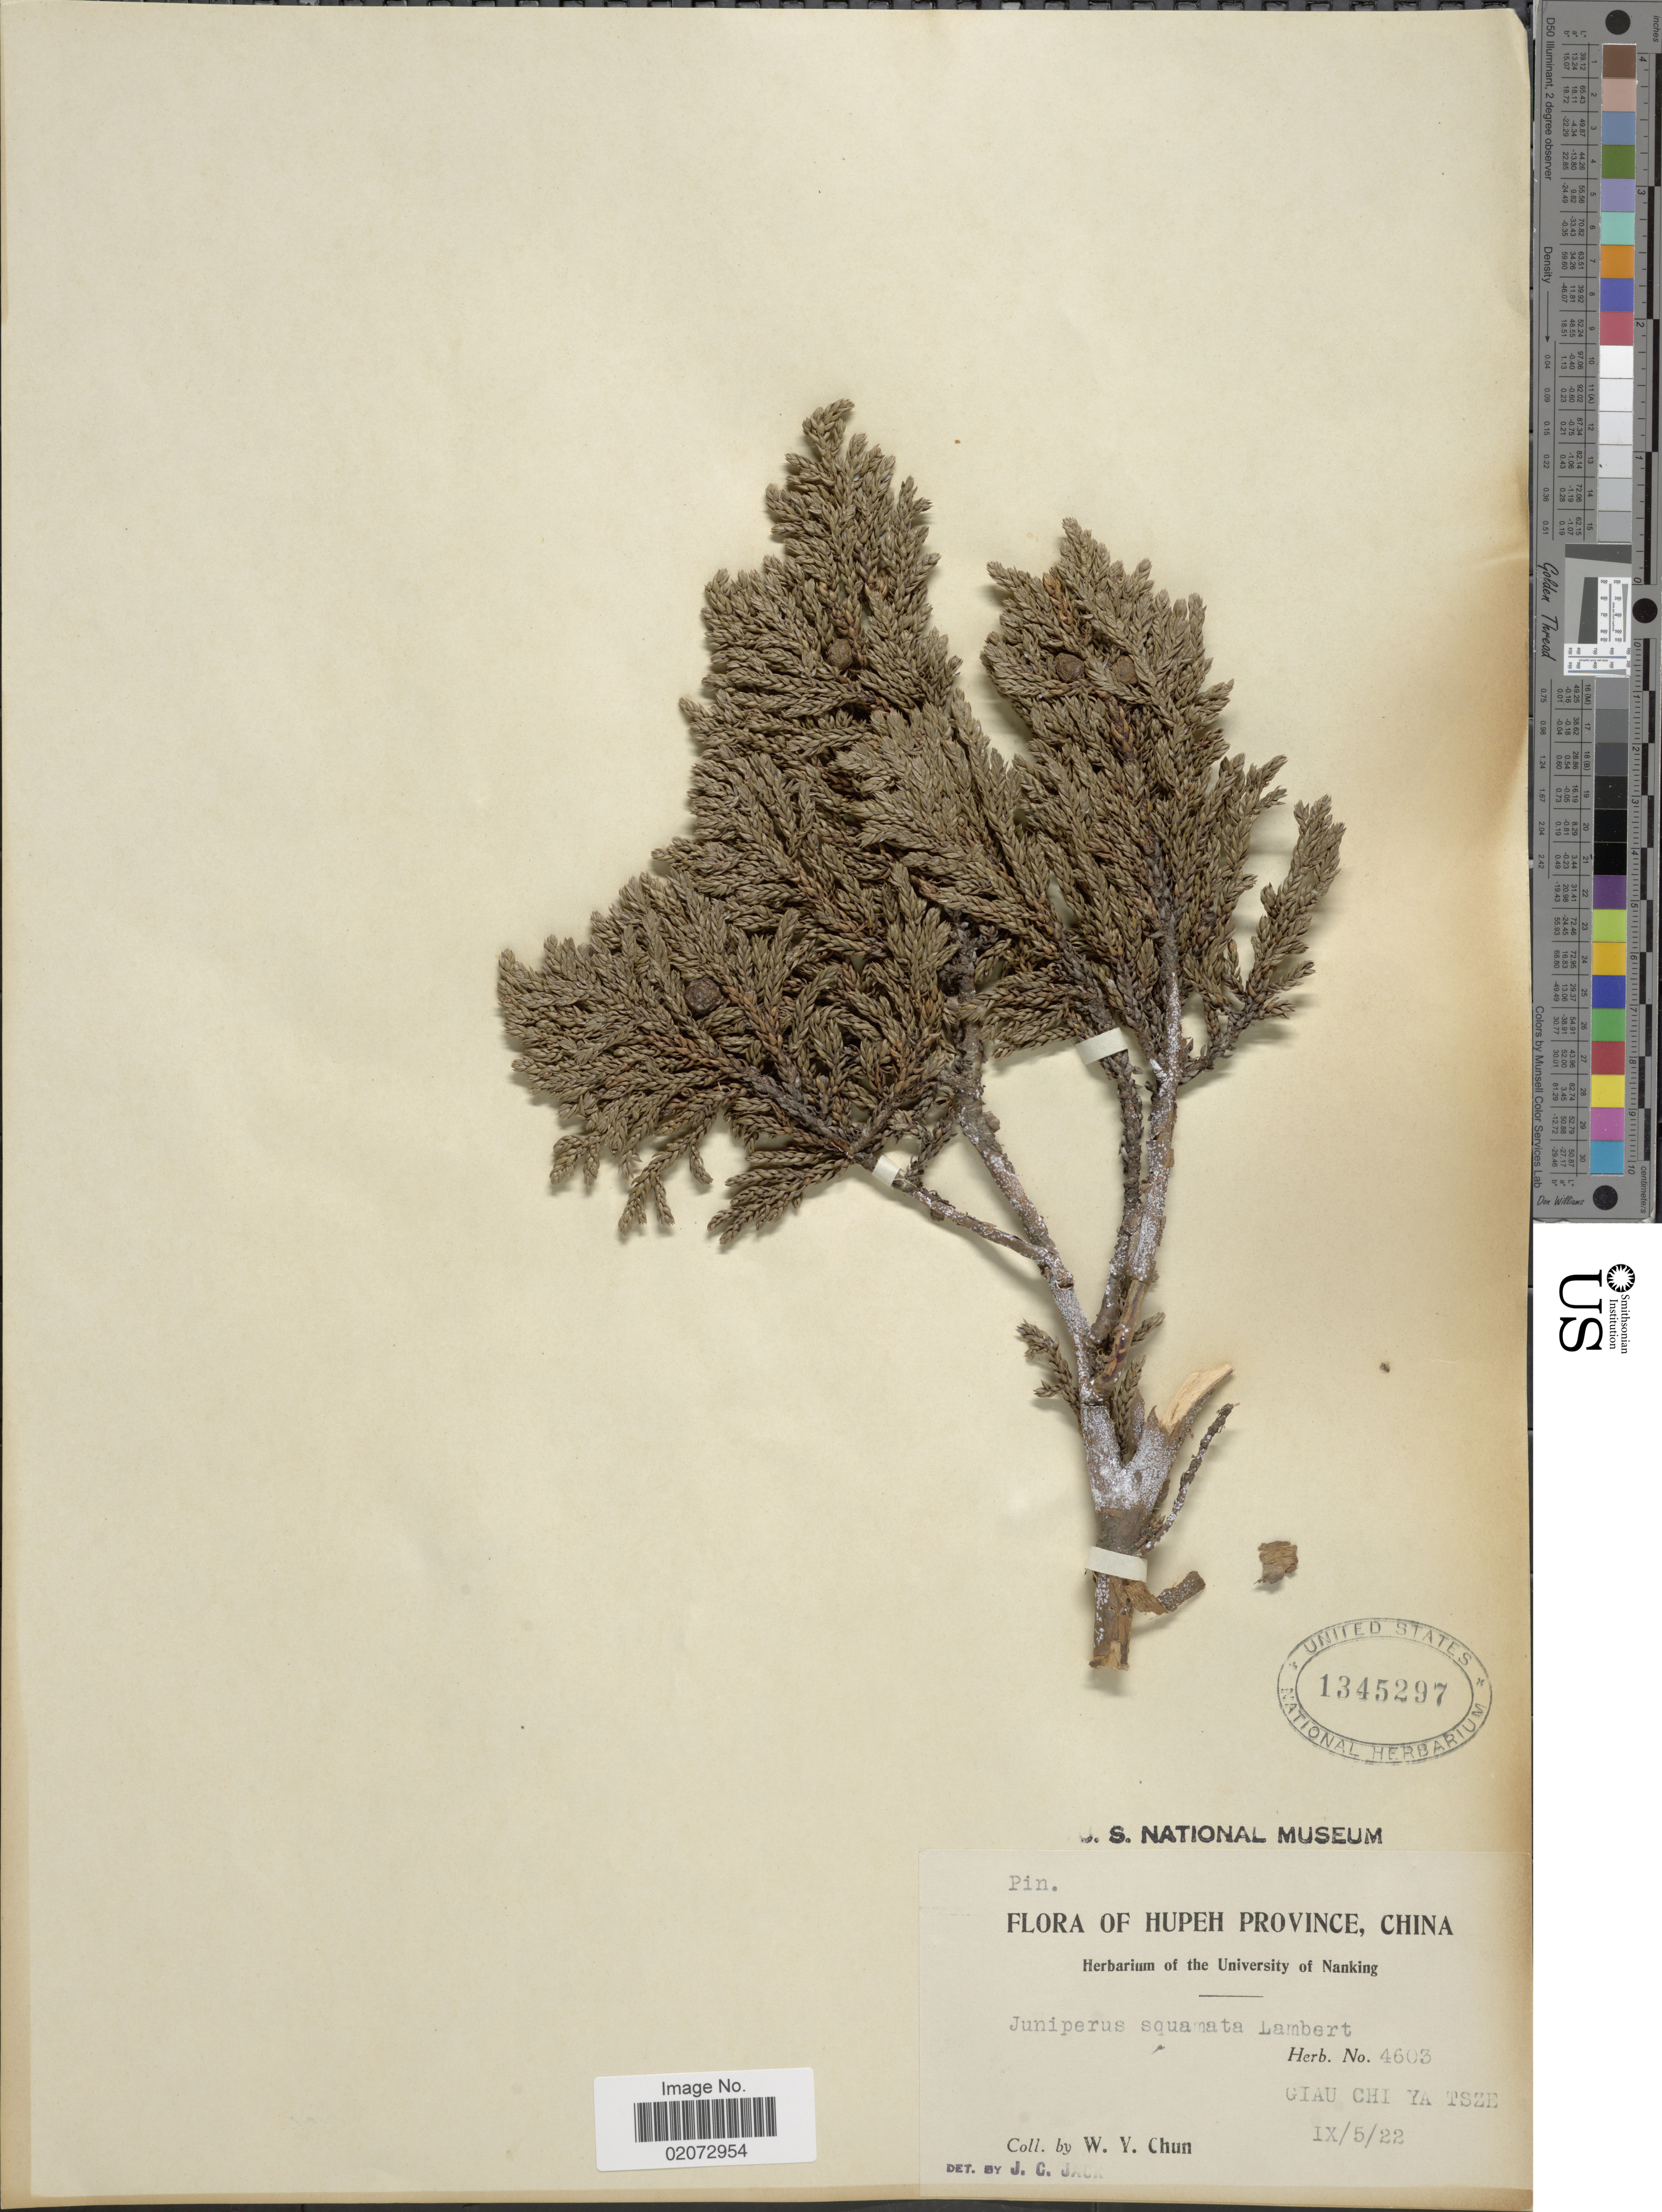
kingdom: Plantae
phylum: Tracheophyta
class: Pinopsida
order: Pinales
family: Cupressaceae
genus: Juniperus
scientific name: Juniperus squamata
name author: Buch.-Ham. ex D. Don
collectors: W. Y. Chun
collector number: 4603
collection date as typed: Transcribed d/m/y: 5/9/22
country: China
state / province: Hubei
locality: Hupeh Province, China. Giau Chi Ya Tsze.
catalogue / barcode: US 1345297